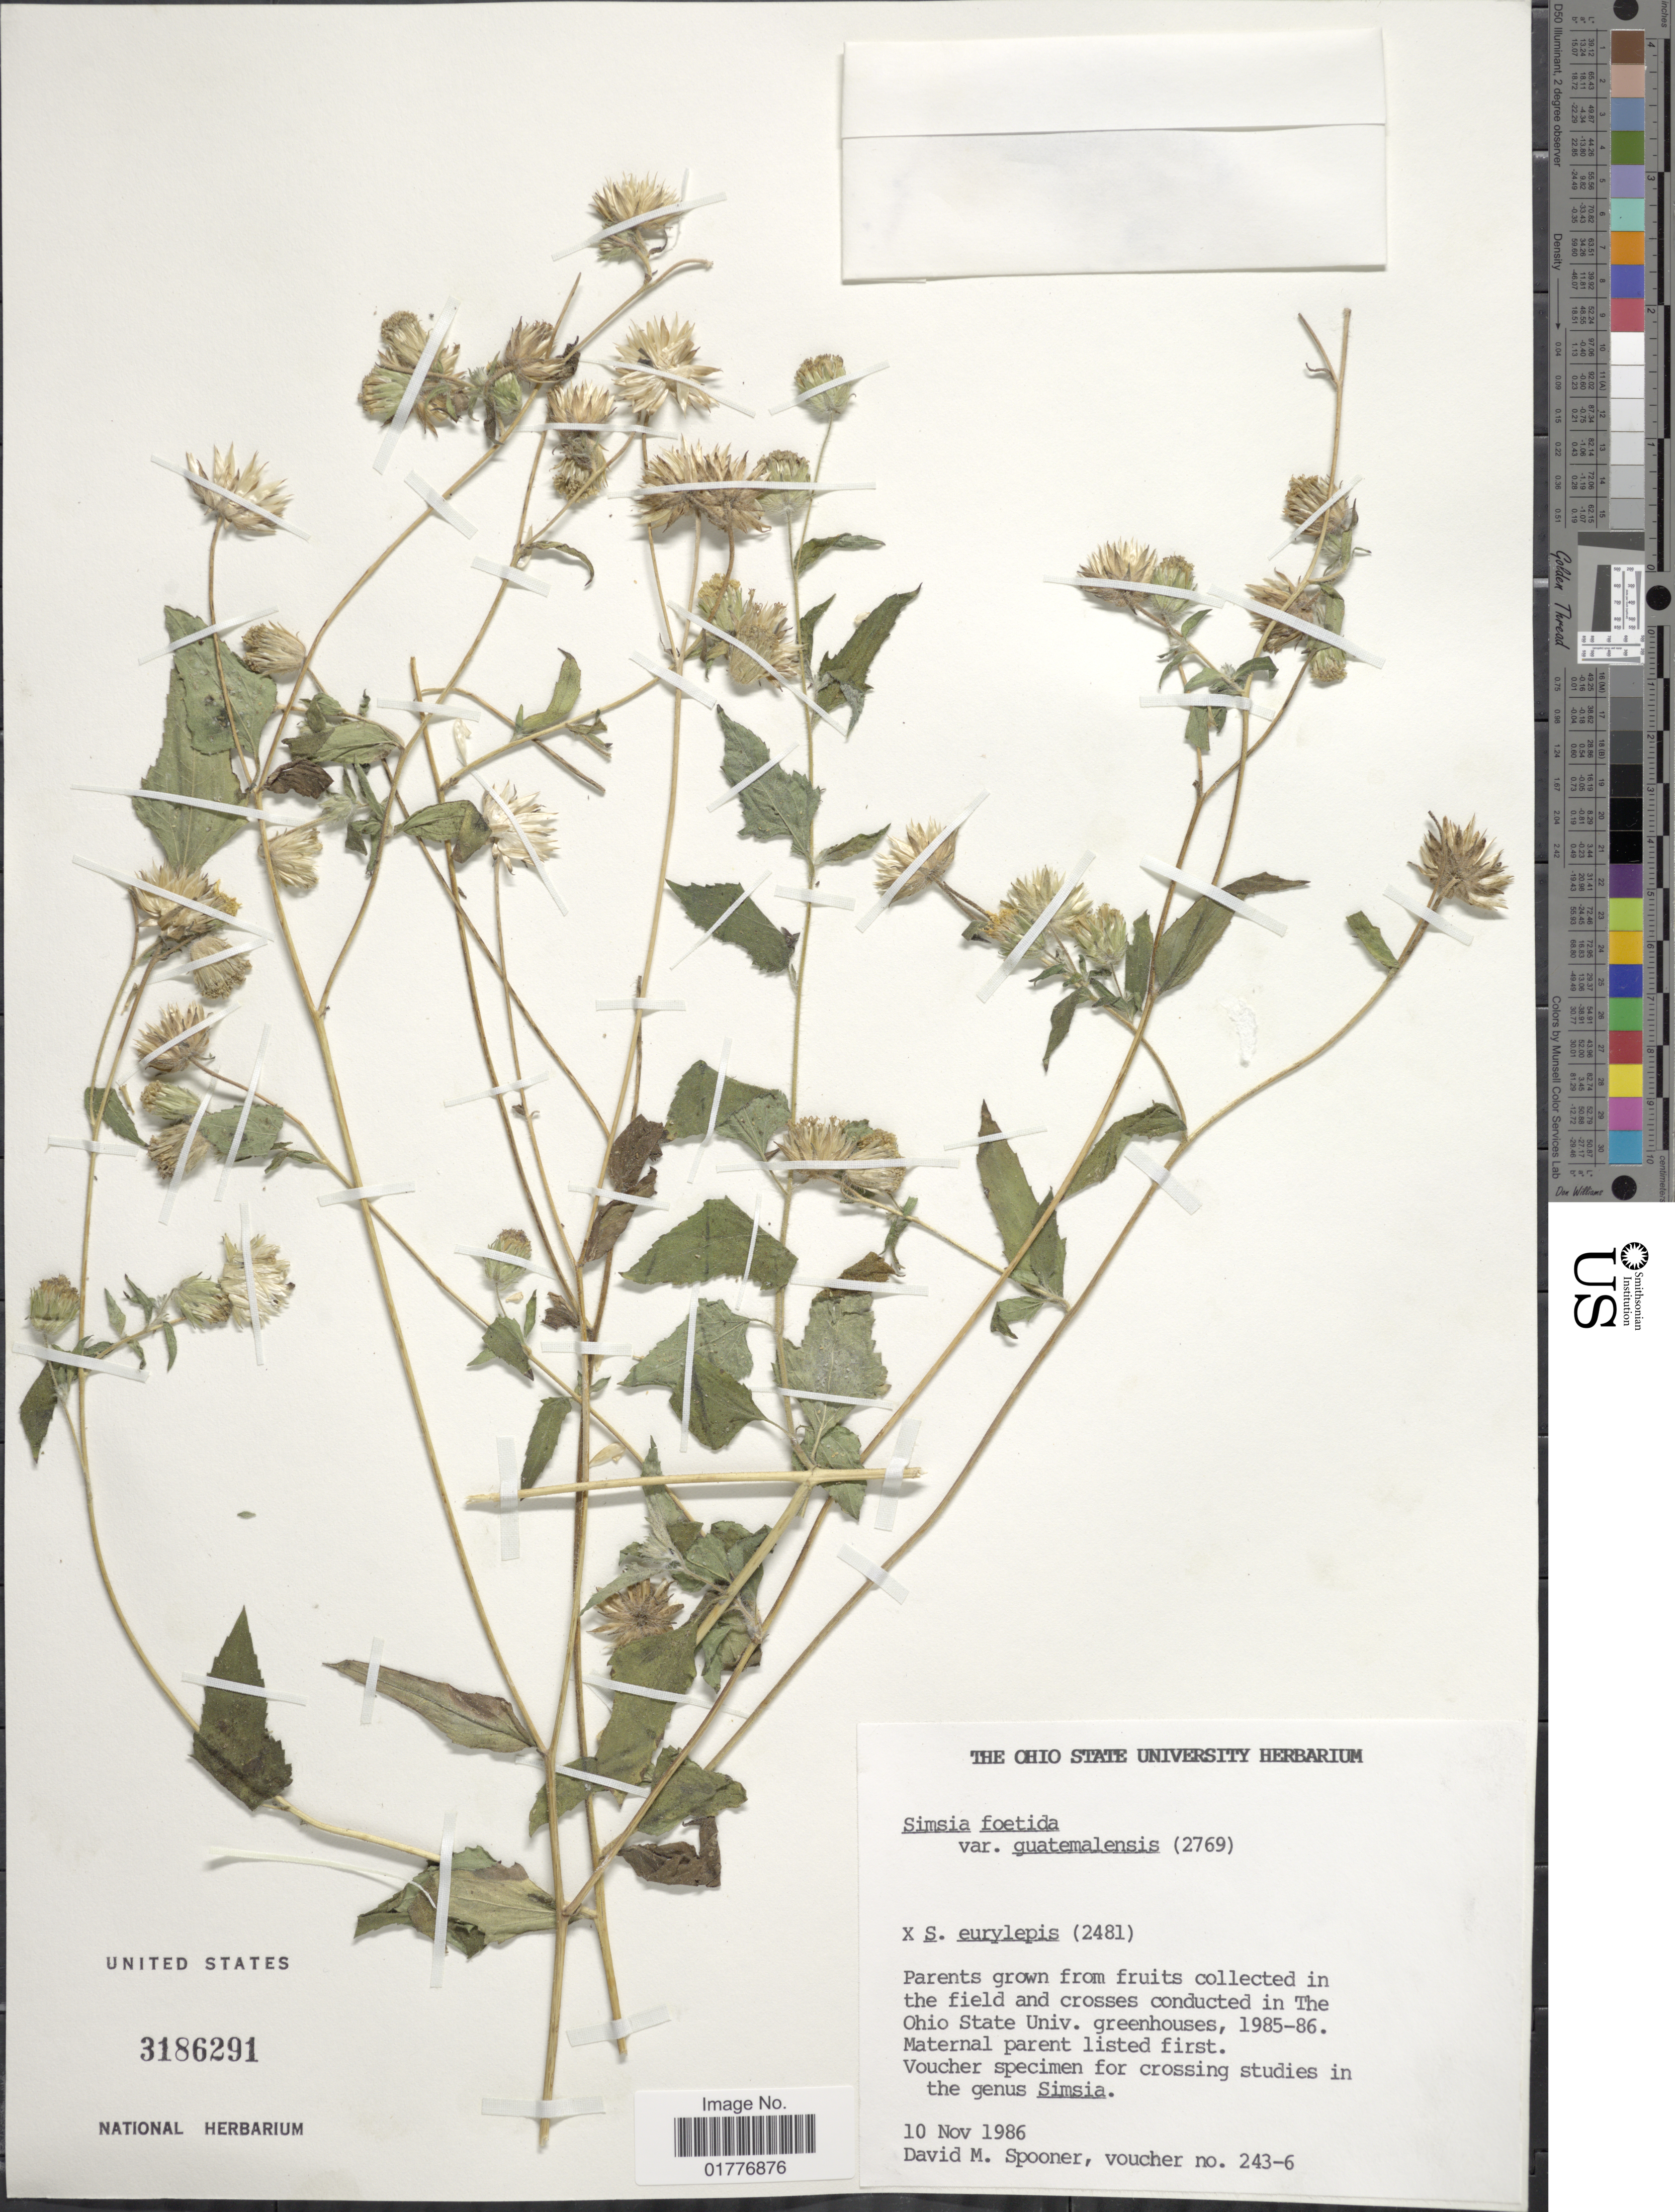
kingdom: Plantae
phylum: Tracheophyta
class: Magnoliopsida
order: Asterales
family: Asteraceae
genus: Simsia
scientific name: Simsia foetida var. foetida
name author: (Cav.) S.F. Blake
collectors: D. Spooner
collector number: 243-6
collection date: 1986-11-10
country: United States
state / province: Ohio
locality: In the field and crosses conducted in the Ohio State Univ. greenhouses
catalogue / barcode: US 3186291